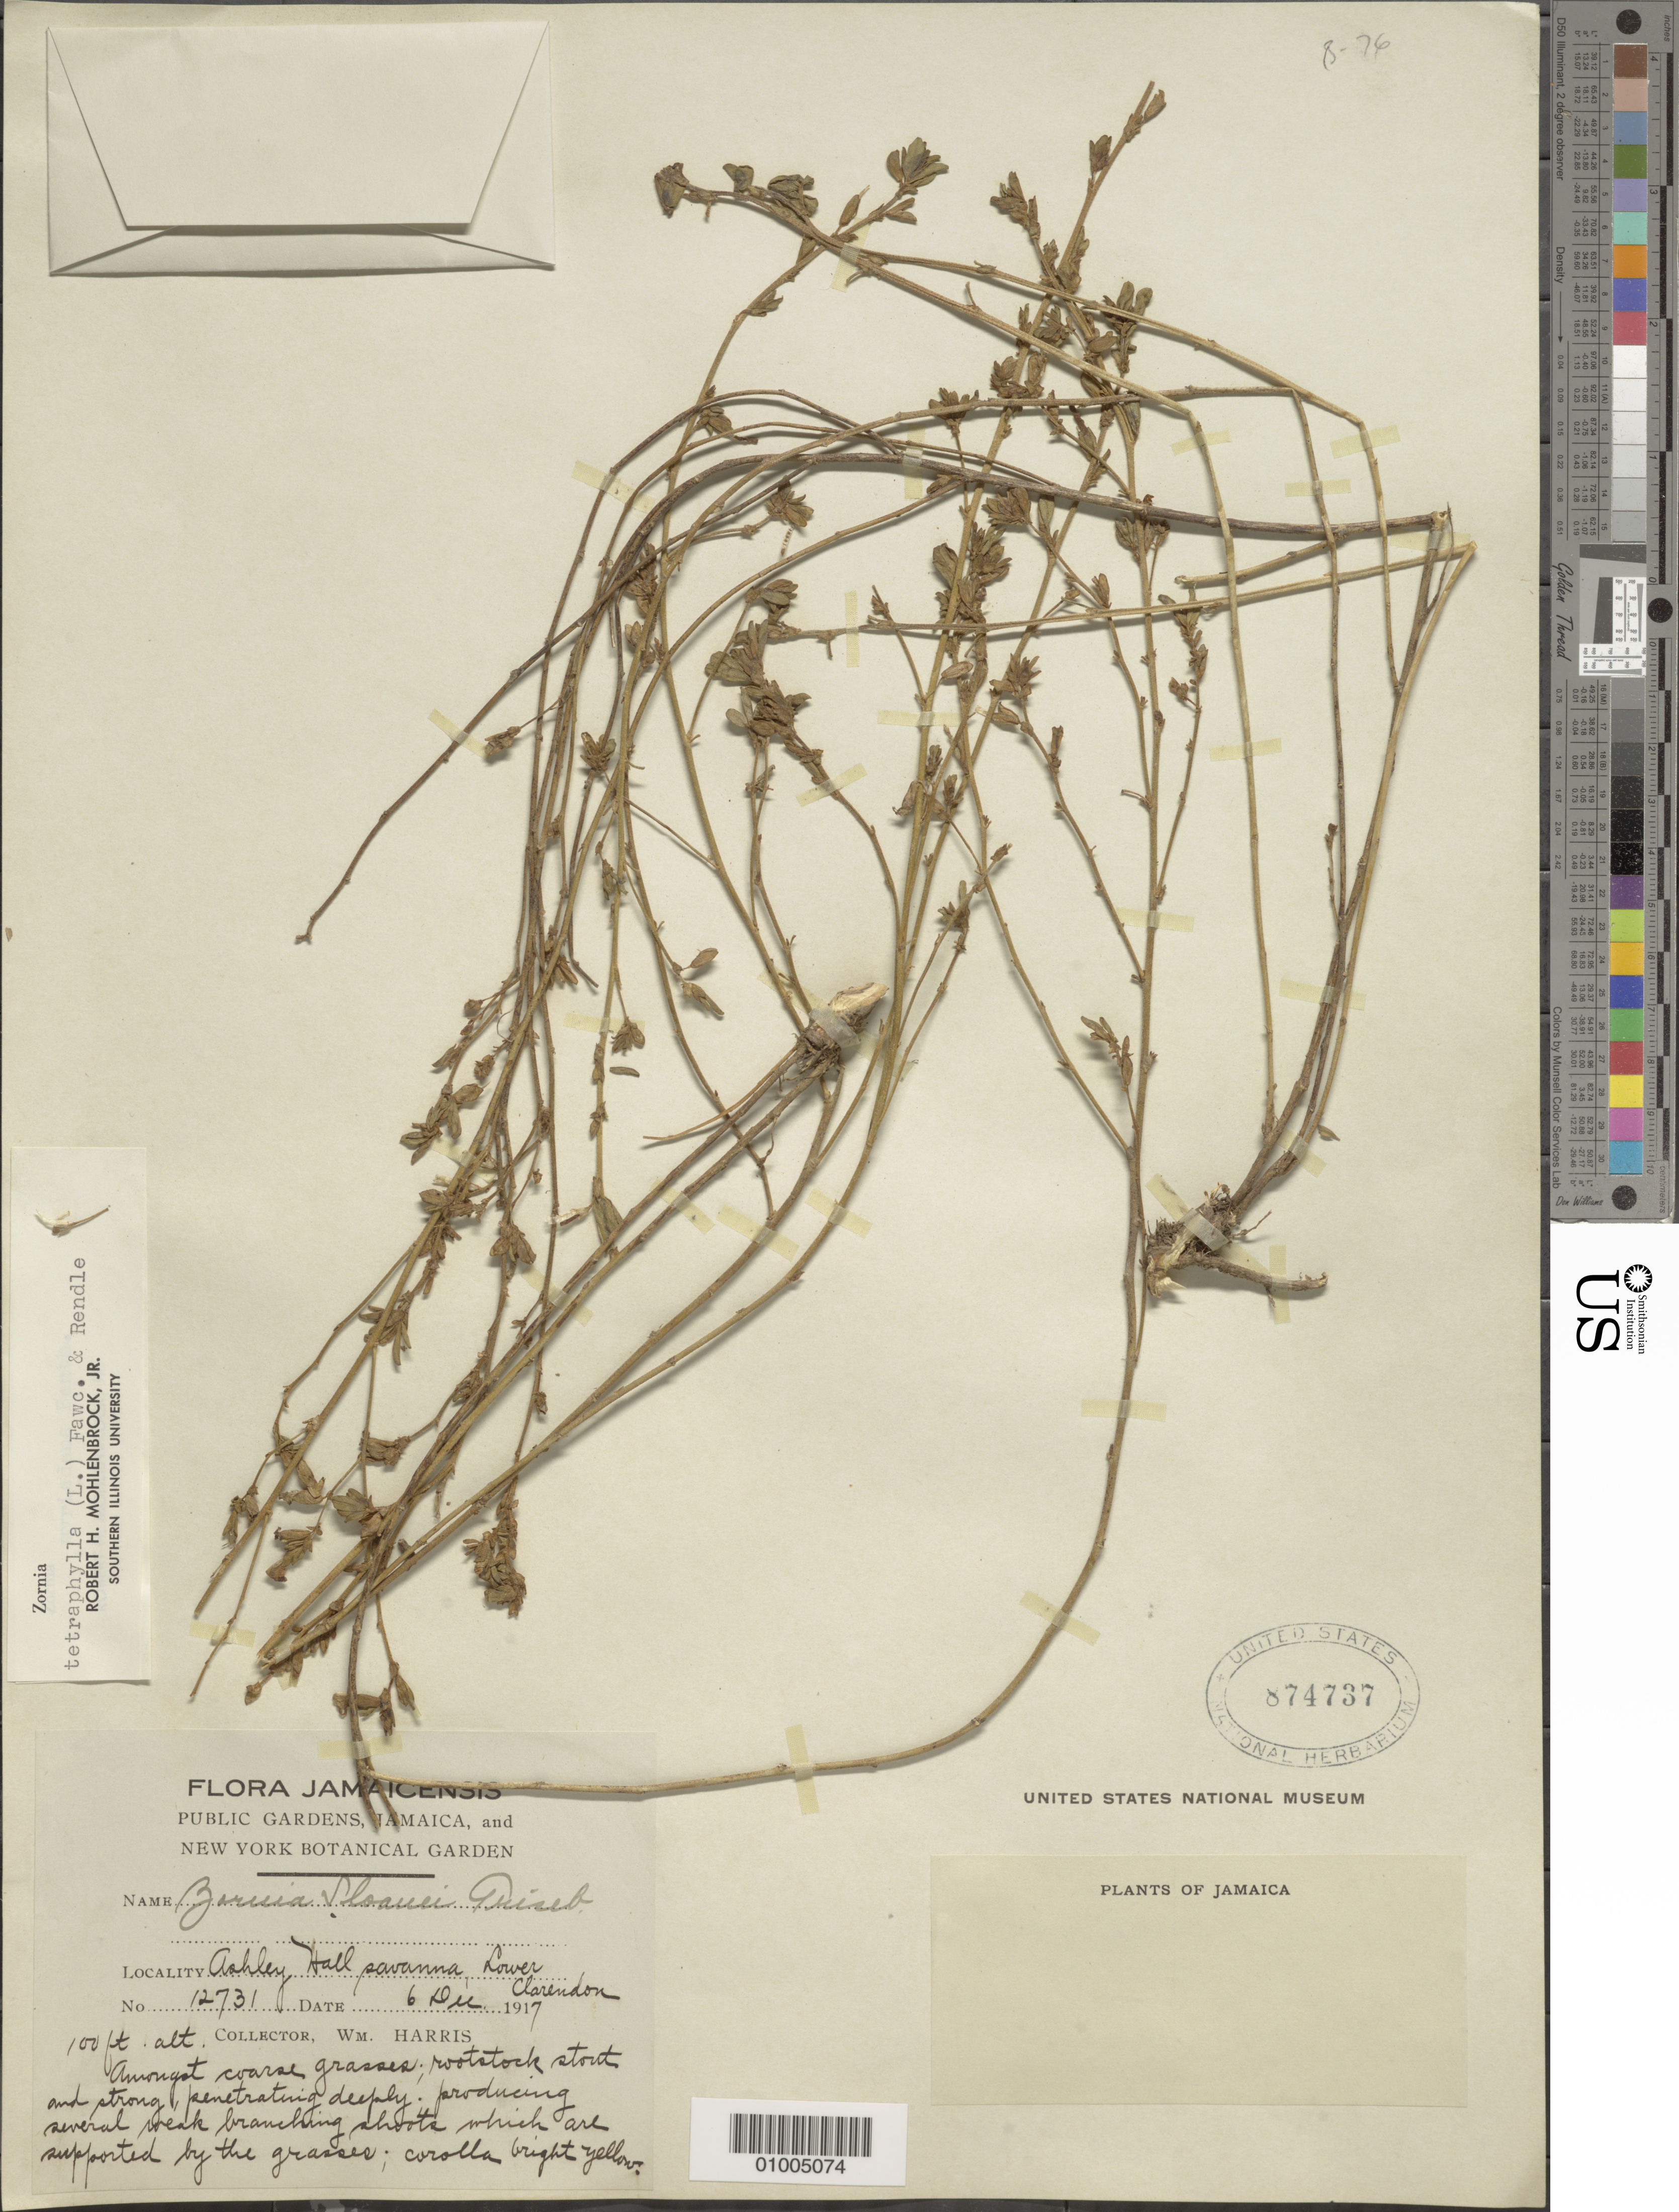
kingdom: Plantae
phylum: Tracheophyta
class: Magnoliopsida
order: Fabales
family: Fabaceae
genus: Zornia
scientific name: Zornia tetraphylla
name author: (L.) Fawc. & Rendle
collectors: W. H. Harris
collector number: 12731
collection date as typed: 06 Dec 1917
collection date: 1917-12-06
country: Jamaica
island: Jamaica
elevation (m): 30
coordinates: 0 N, 0 E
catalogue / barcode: US 874737